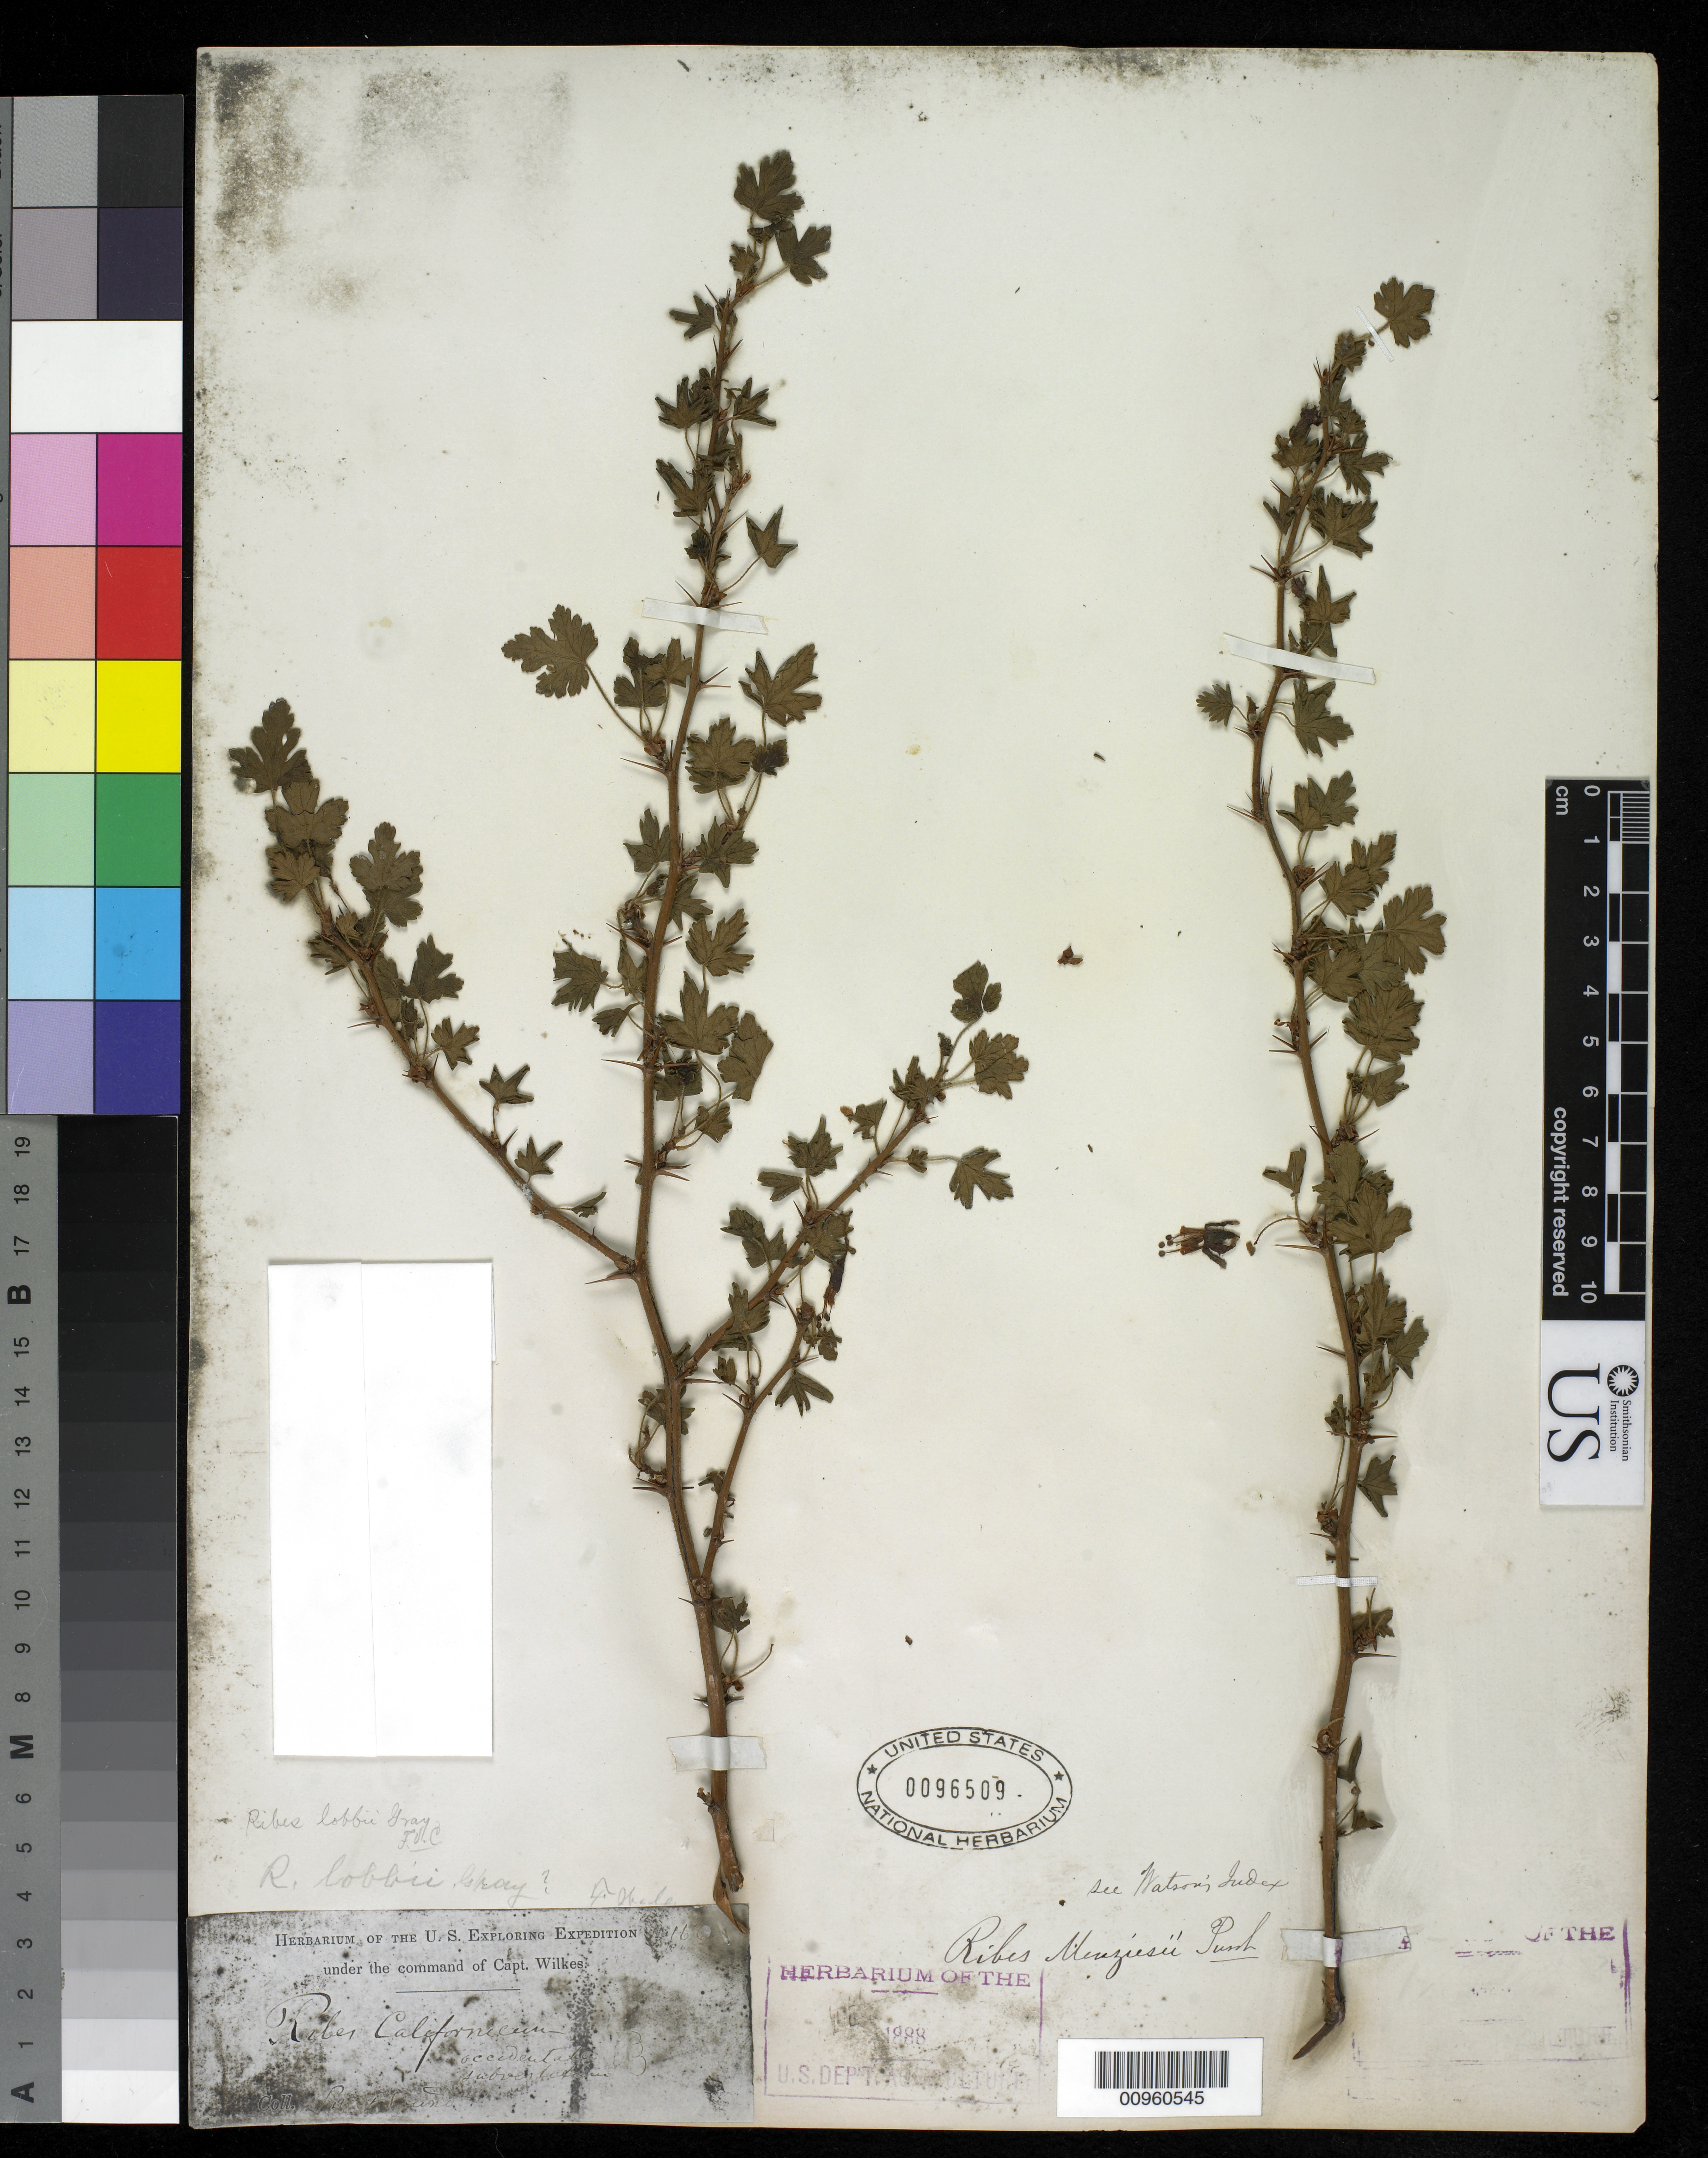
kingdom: Plantae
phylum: Tracheophyta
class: Magnoliopsida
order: Saxifragales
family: Grossulariaceae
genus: Ribes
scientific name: Ribes lobbii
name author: A. Gray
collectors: Wilkes Explor. Exped.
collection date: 1838/1842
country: United States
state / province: Washington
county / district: King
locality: Puget Sound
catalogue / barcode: US 96509